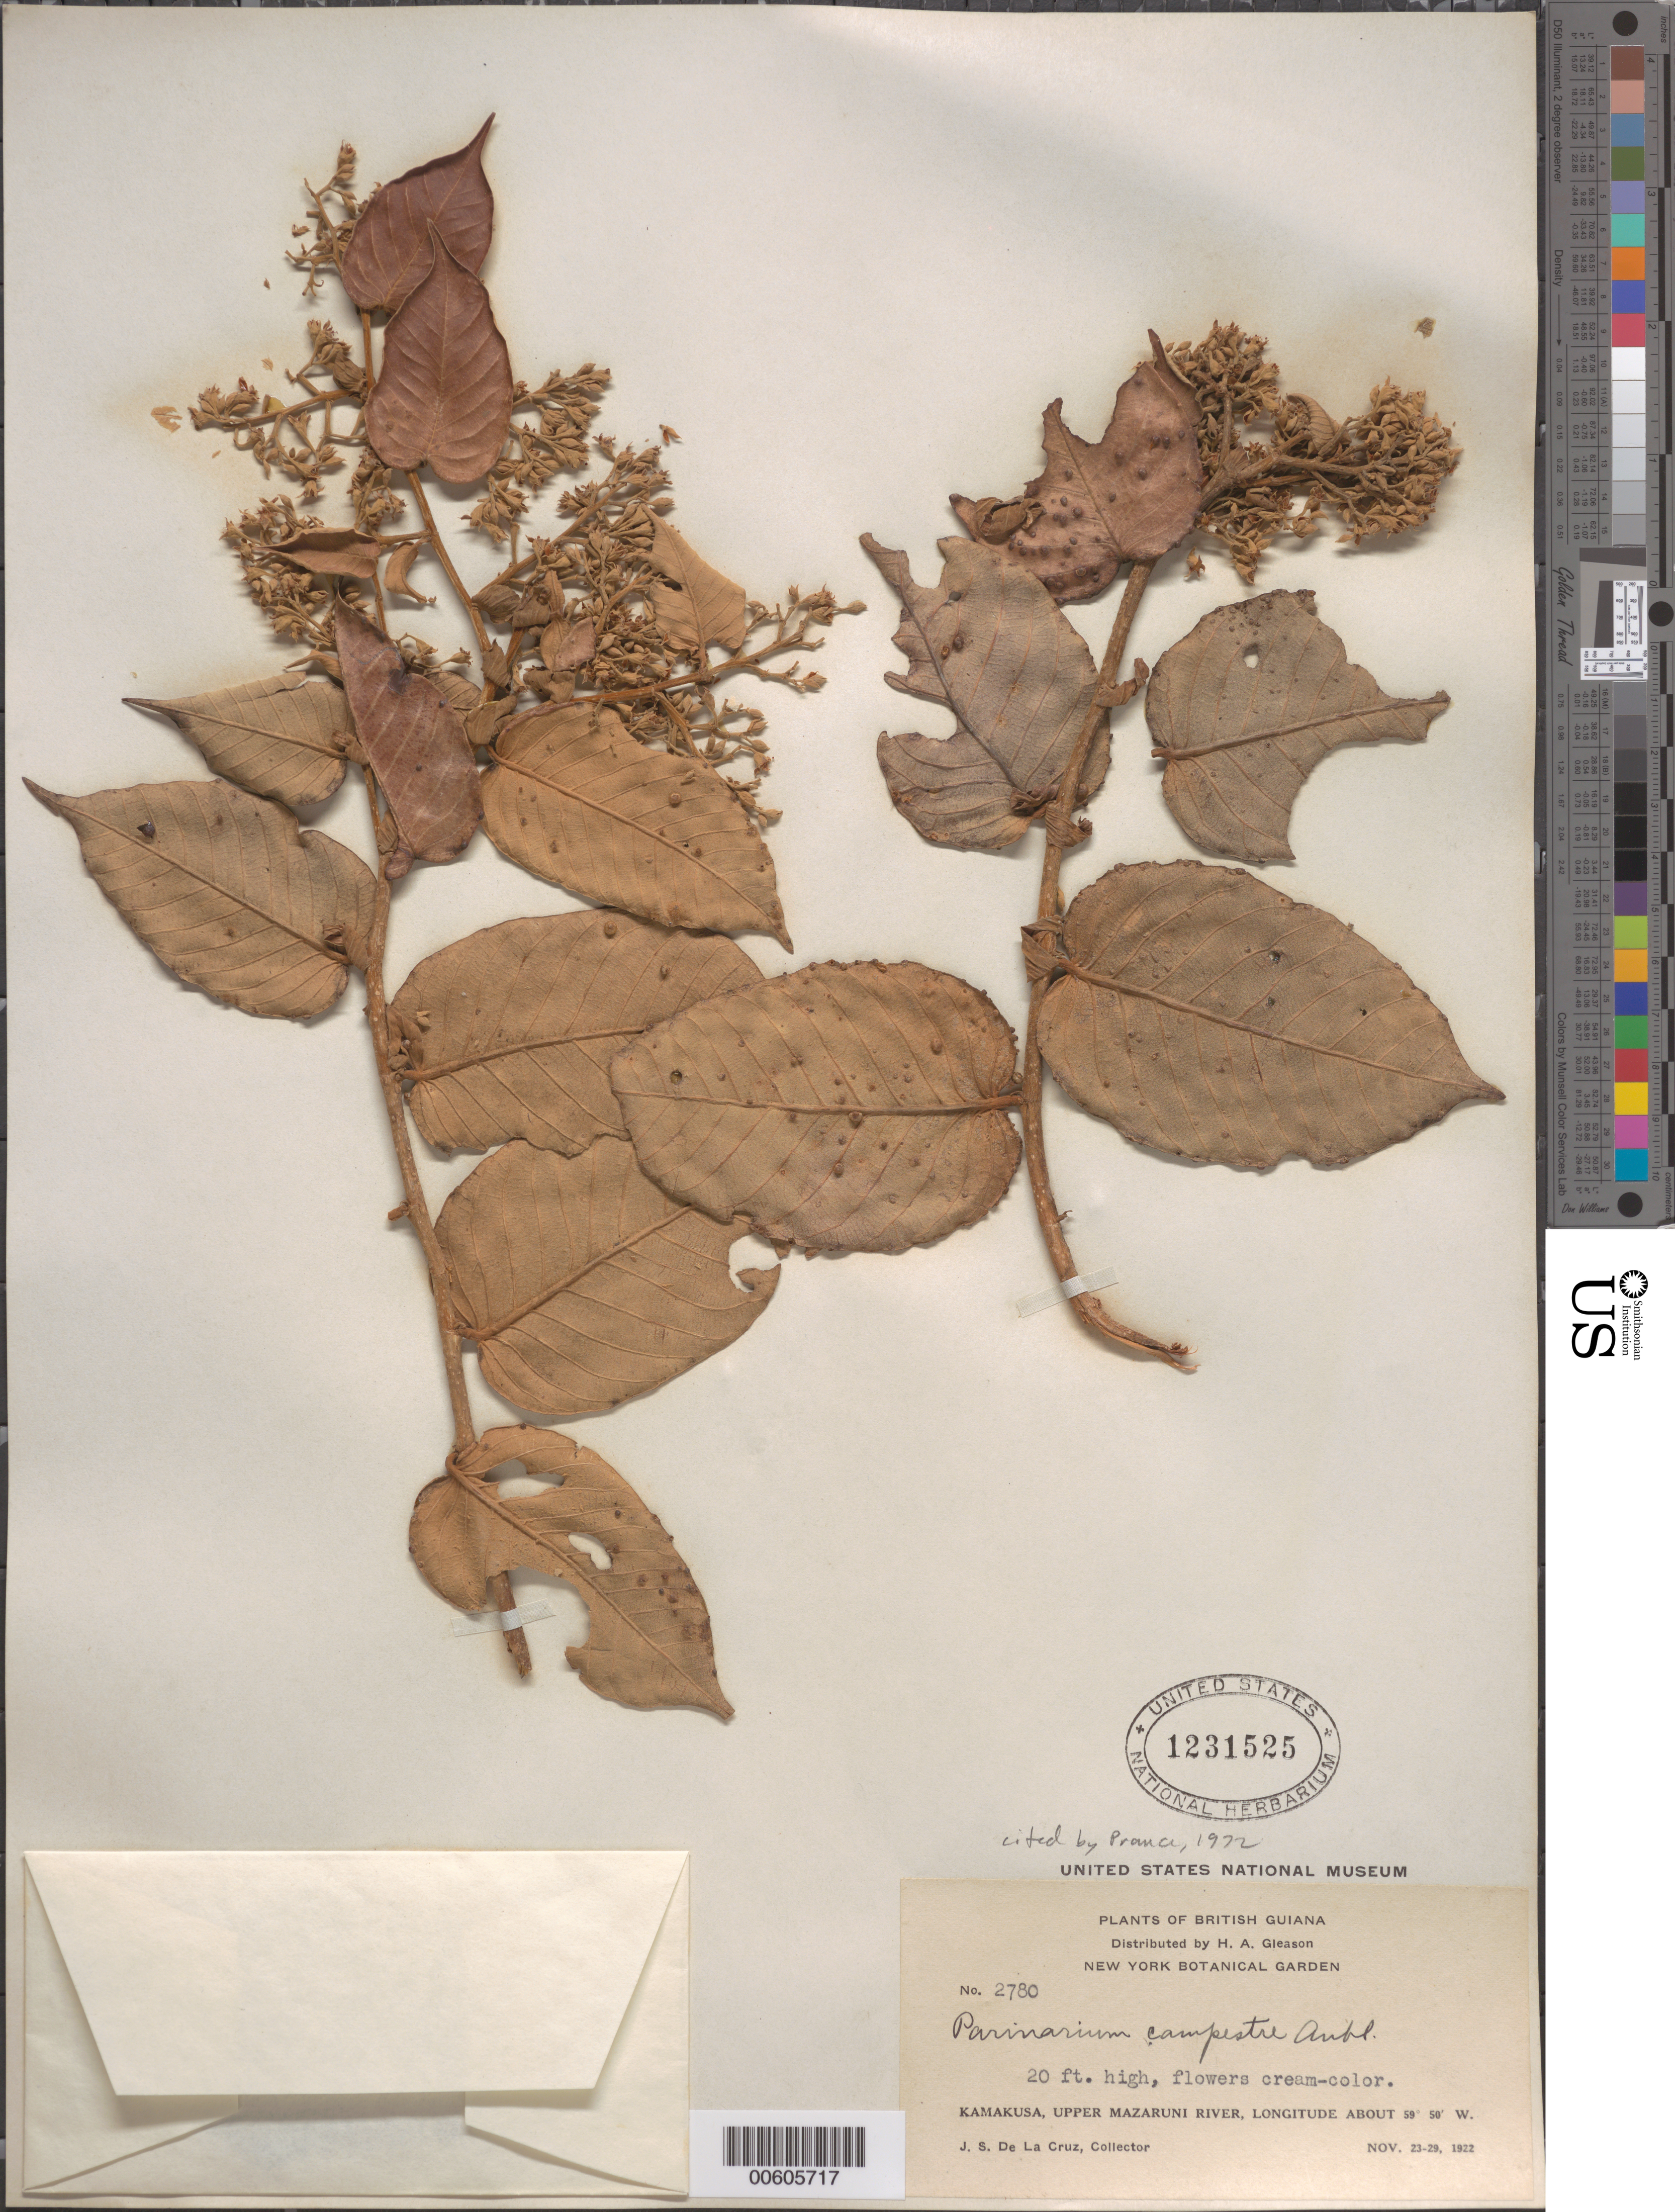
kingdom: Plantae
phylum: Tracheophyta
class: Magnoliopsida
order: Malpighiales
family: Chrysobalanaceae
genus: Parinari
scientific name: Parinari campestris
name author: Aubl.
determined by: Prance, G. T.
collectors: J. S. de la Cruz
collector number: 2780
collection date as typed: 23-Nov-22 to 29-Nov-22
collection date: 1922-11-23/1922-11-29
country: Guyana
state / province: Cuyuni-Mazaruni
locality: Kamakusa, Upper Mazaruni R.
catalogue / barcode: US 1231525